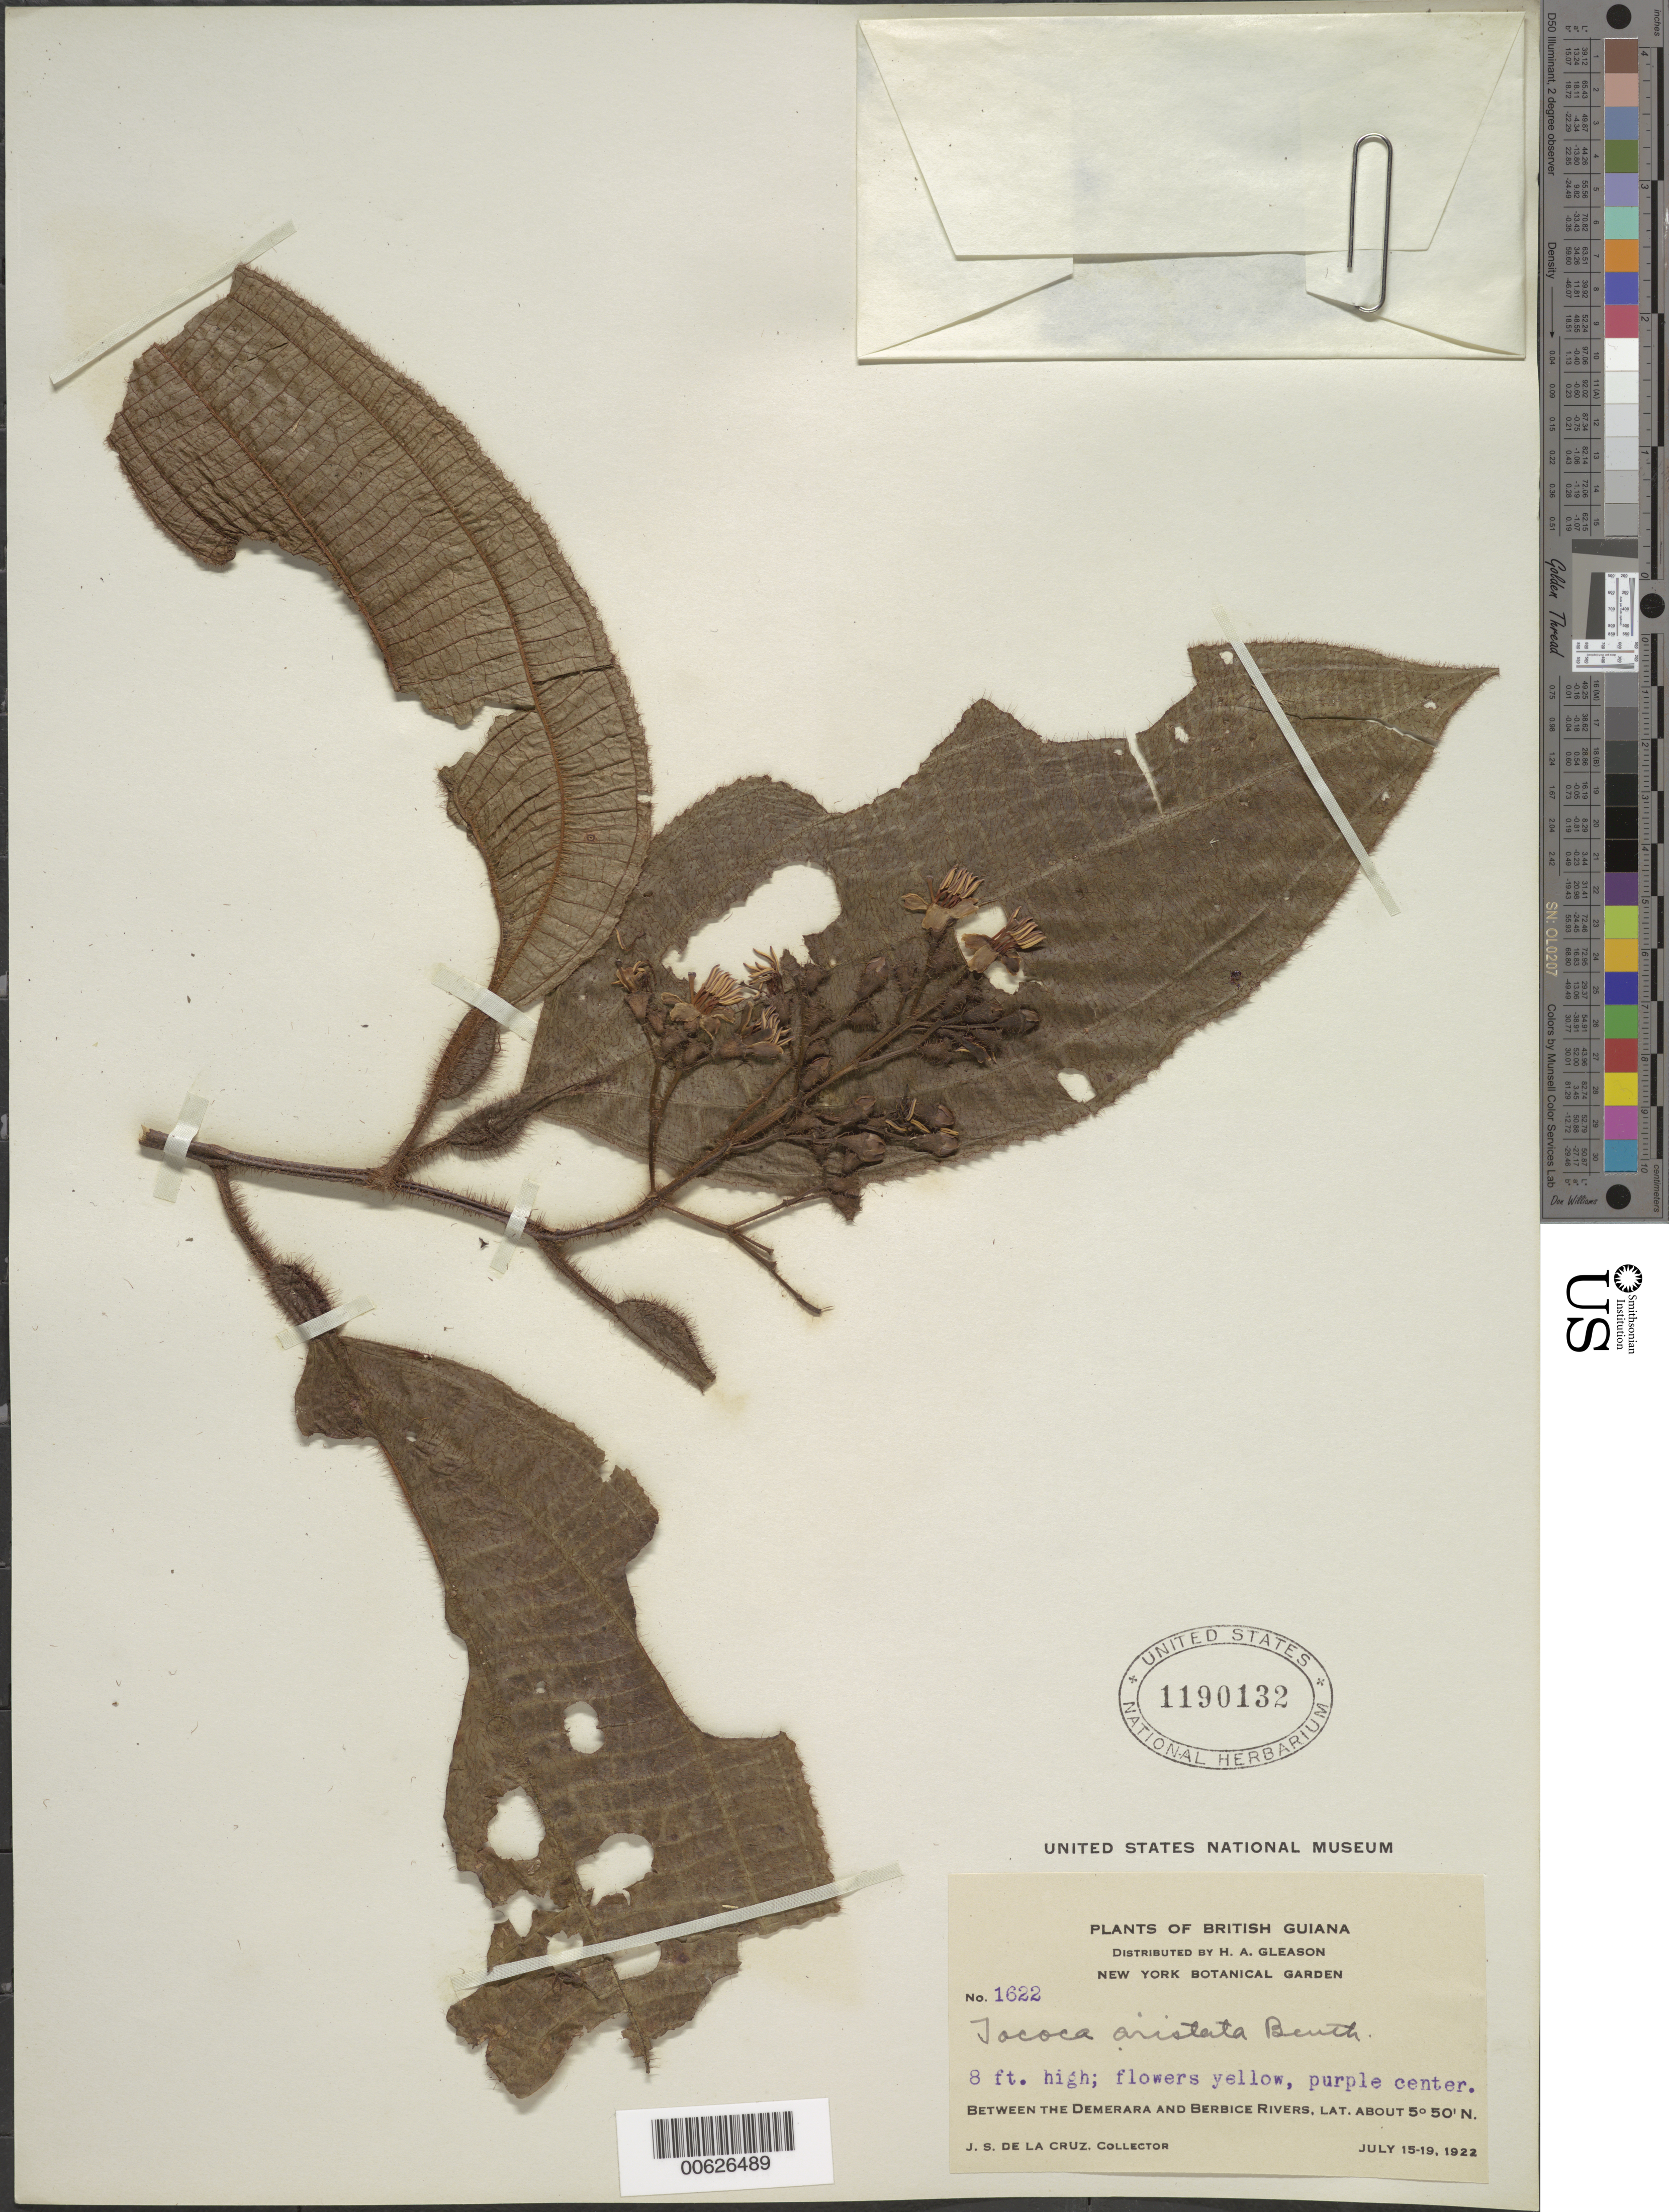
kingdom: Plantae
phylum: Tracheophyta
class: Magnoliopsida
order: Myrtales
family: Melastomataceae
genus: Tococa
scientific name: Tococa aristata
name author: Benth.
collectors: J. S. de la Cruz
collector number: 1622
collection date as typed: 15-Jul-22 to 19-Jul-22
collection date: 1922-07-15/1922-07-19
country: Guyana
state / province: U. Demerara-Berbice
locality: Demerara River to the Berbice River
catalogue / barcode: US 1190132